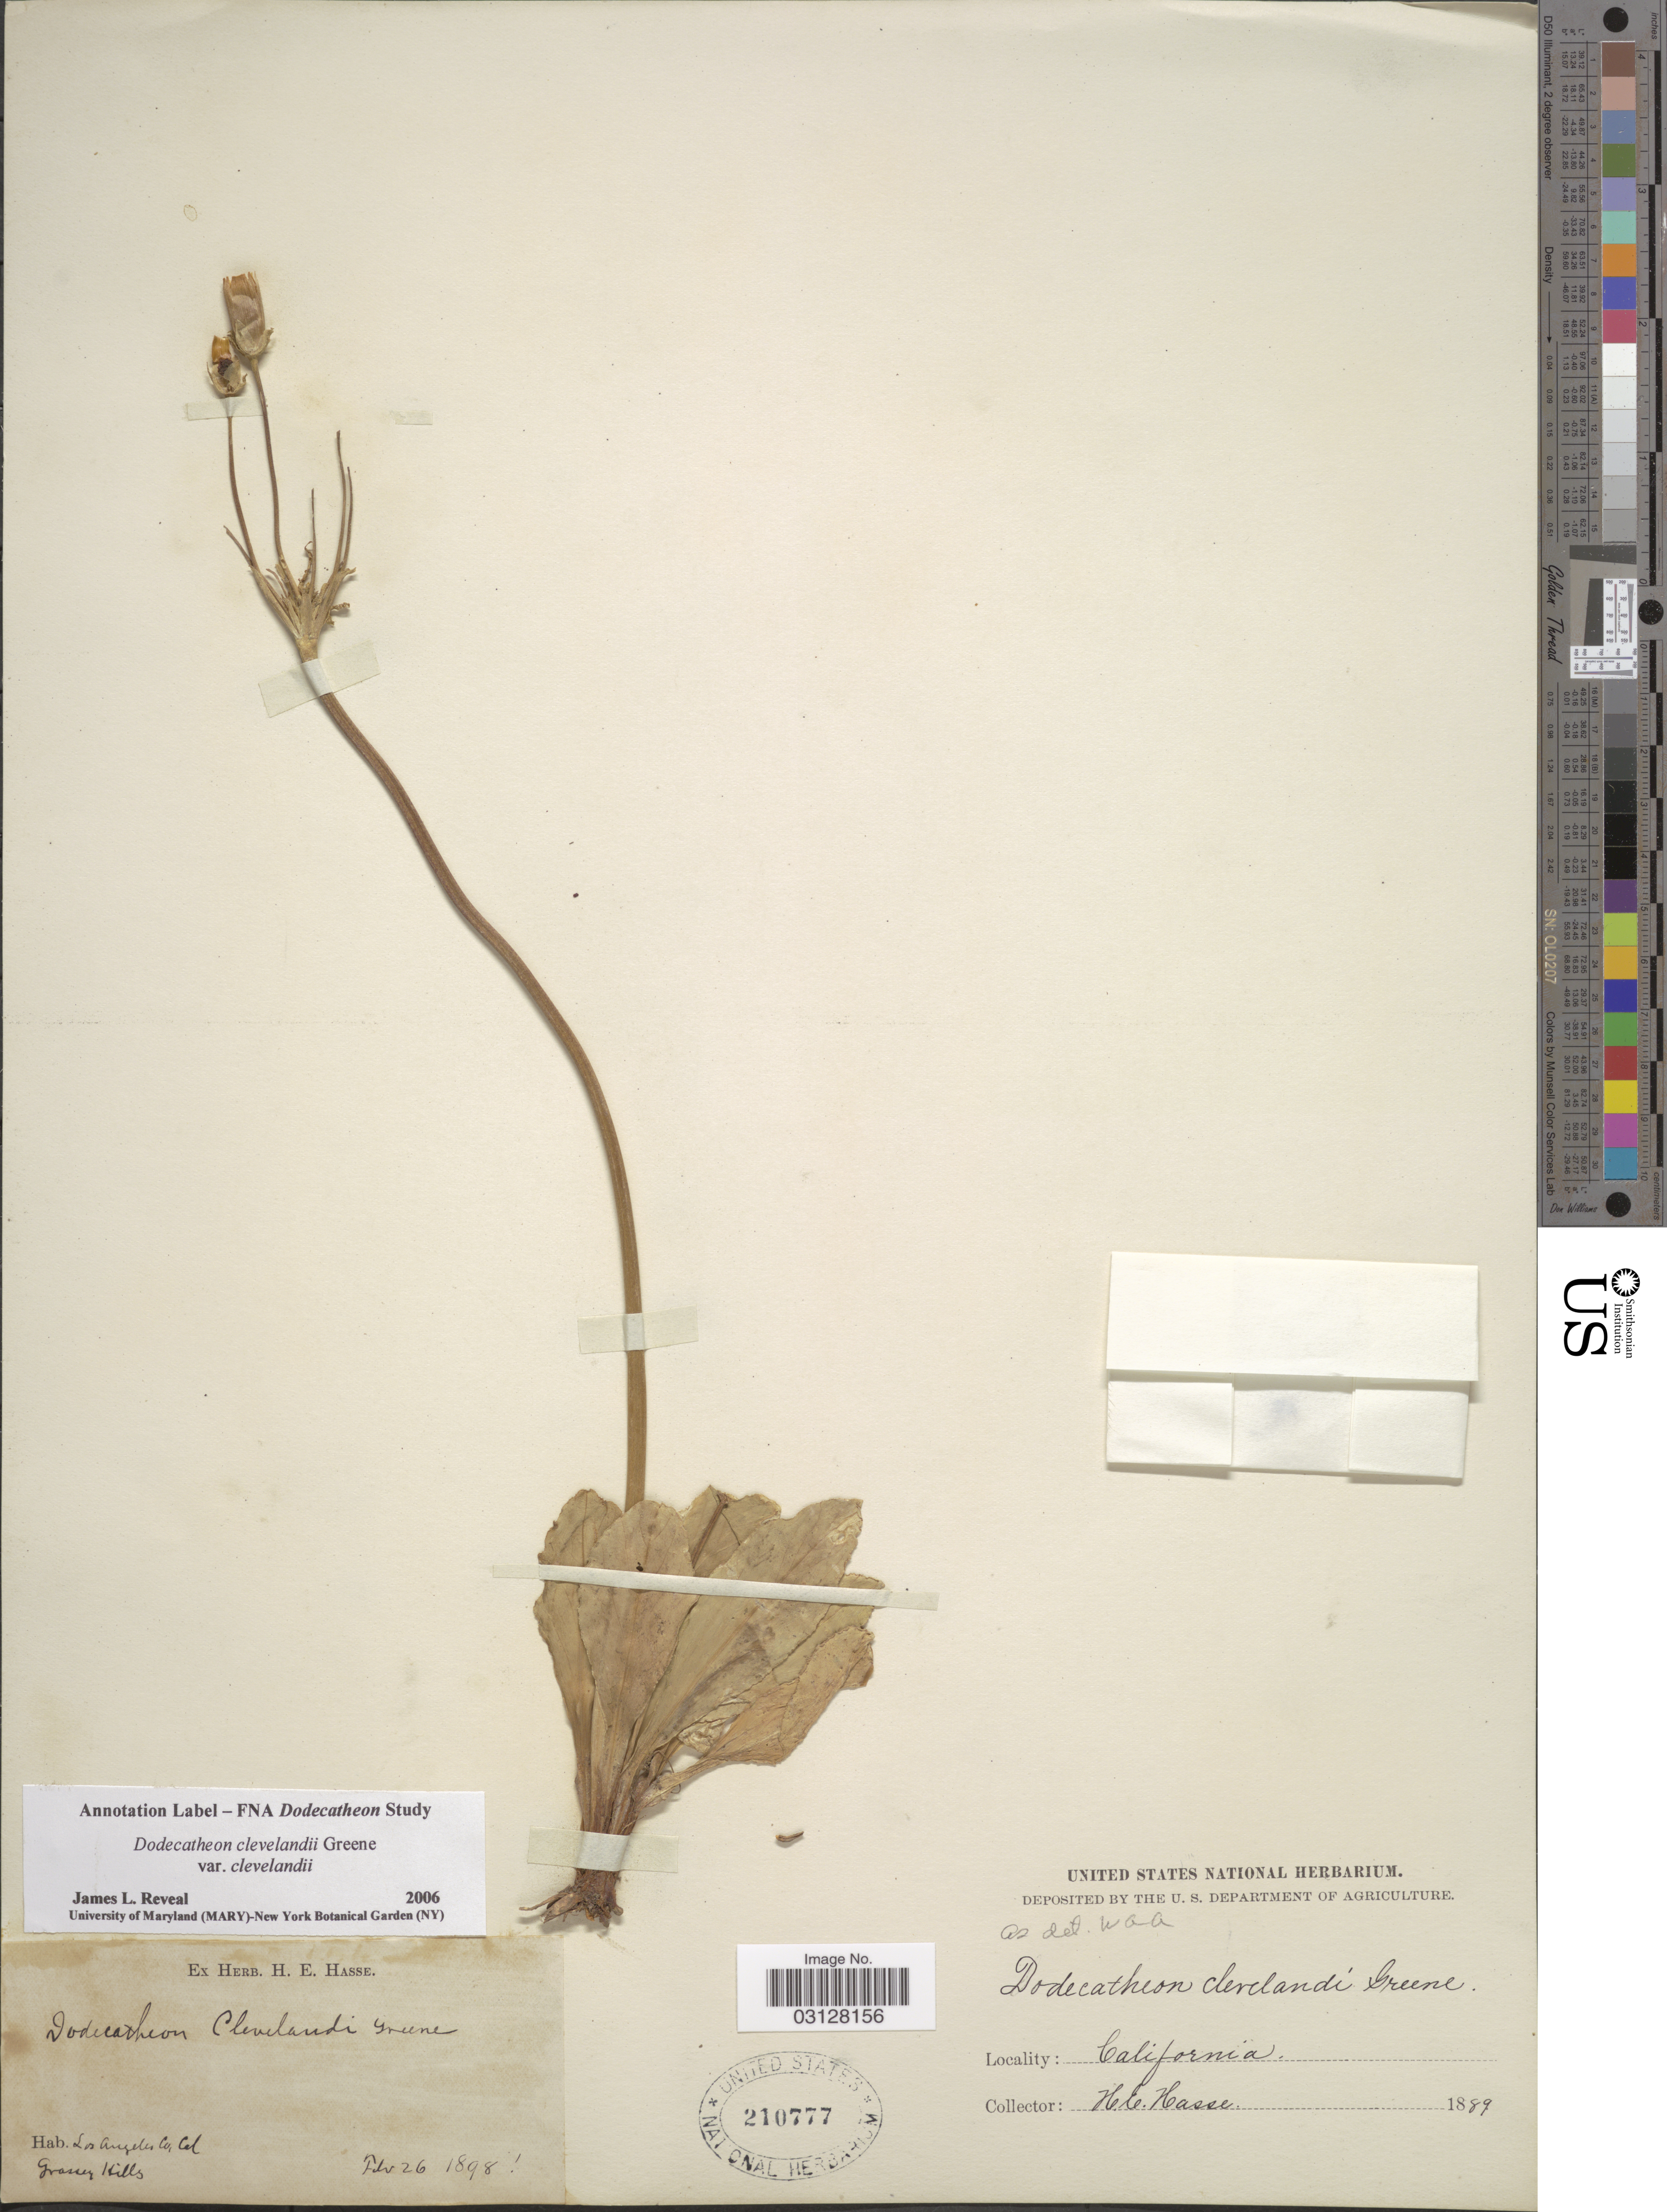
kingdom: Plantae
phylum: Tracheophyta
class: Magnoliopsida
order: Ericales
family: Primulaceae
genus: Dodecatheon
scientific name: Dodecatheon clevelandii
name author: Greene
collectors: H. E. Hasse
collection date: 1898-02-26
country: United States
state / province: California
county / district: Los Angeles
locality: Los Angeles Co.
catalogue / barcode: US 210777